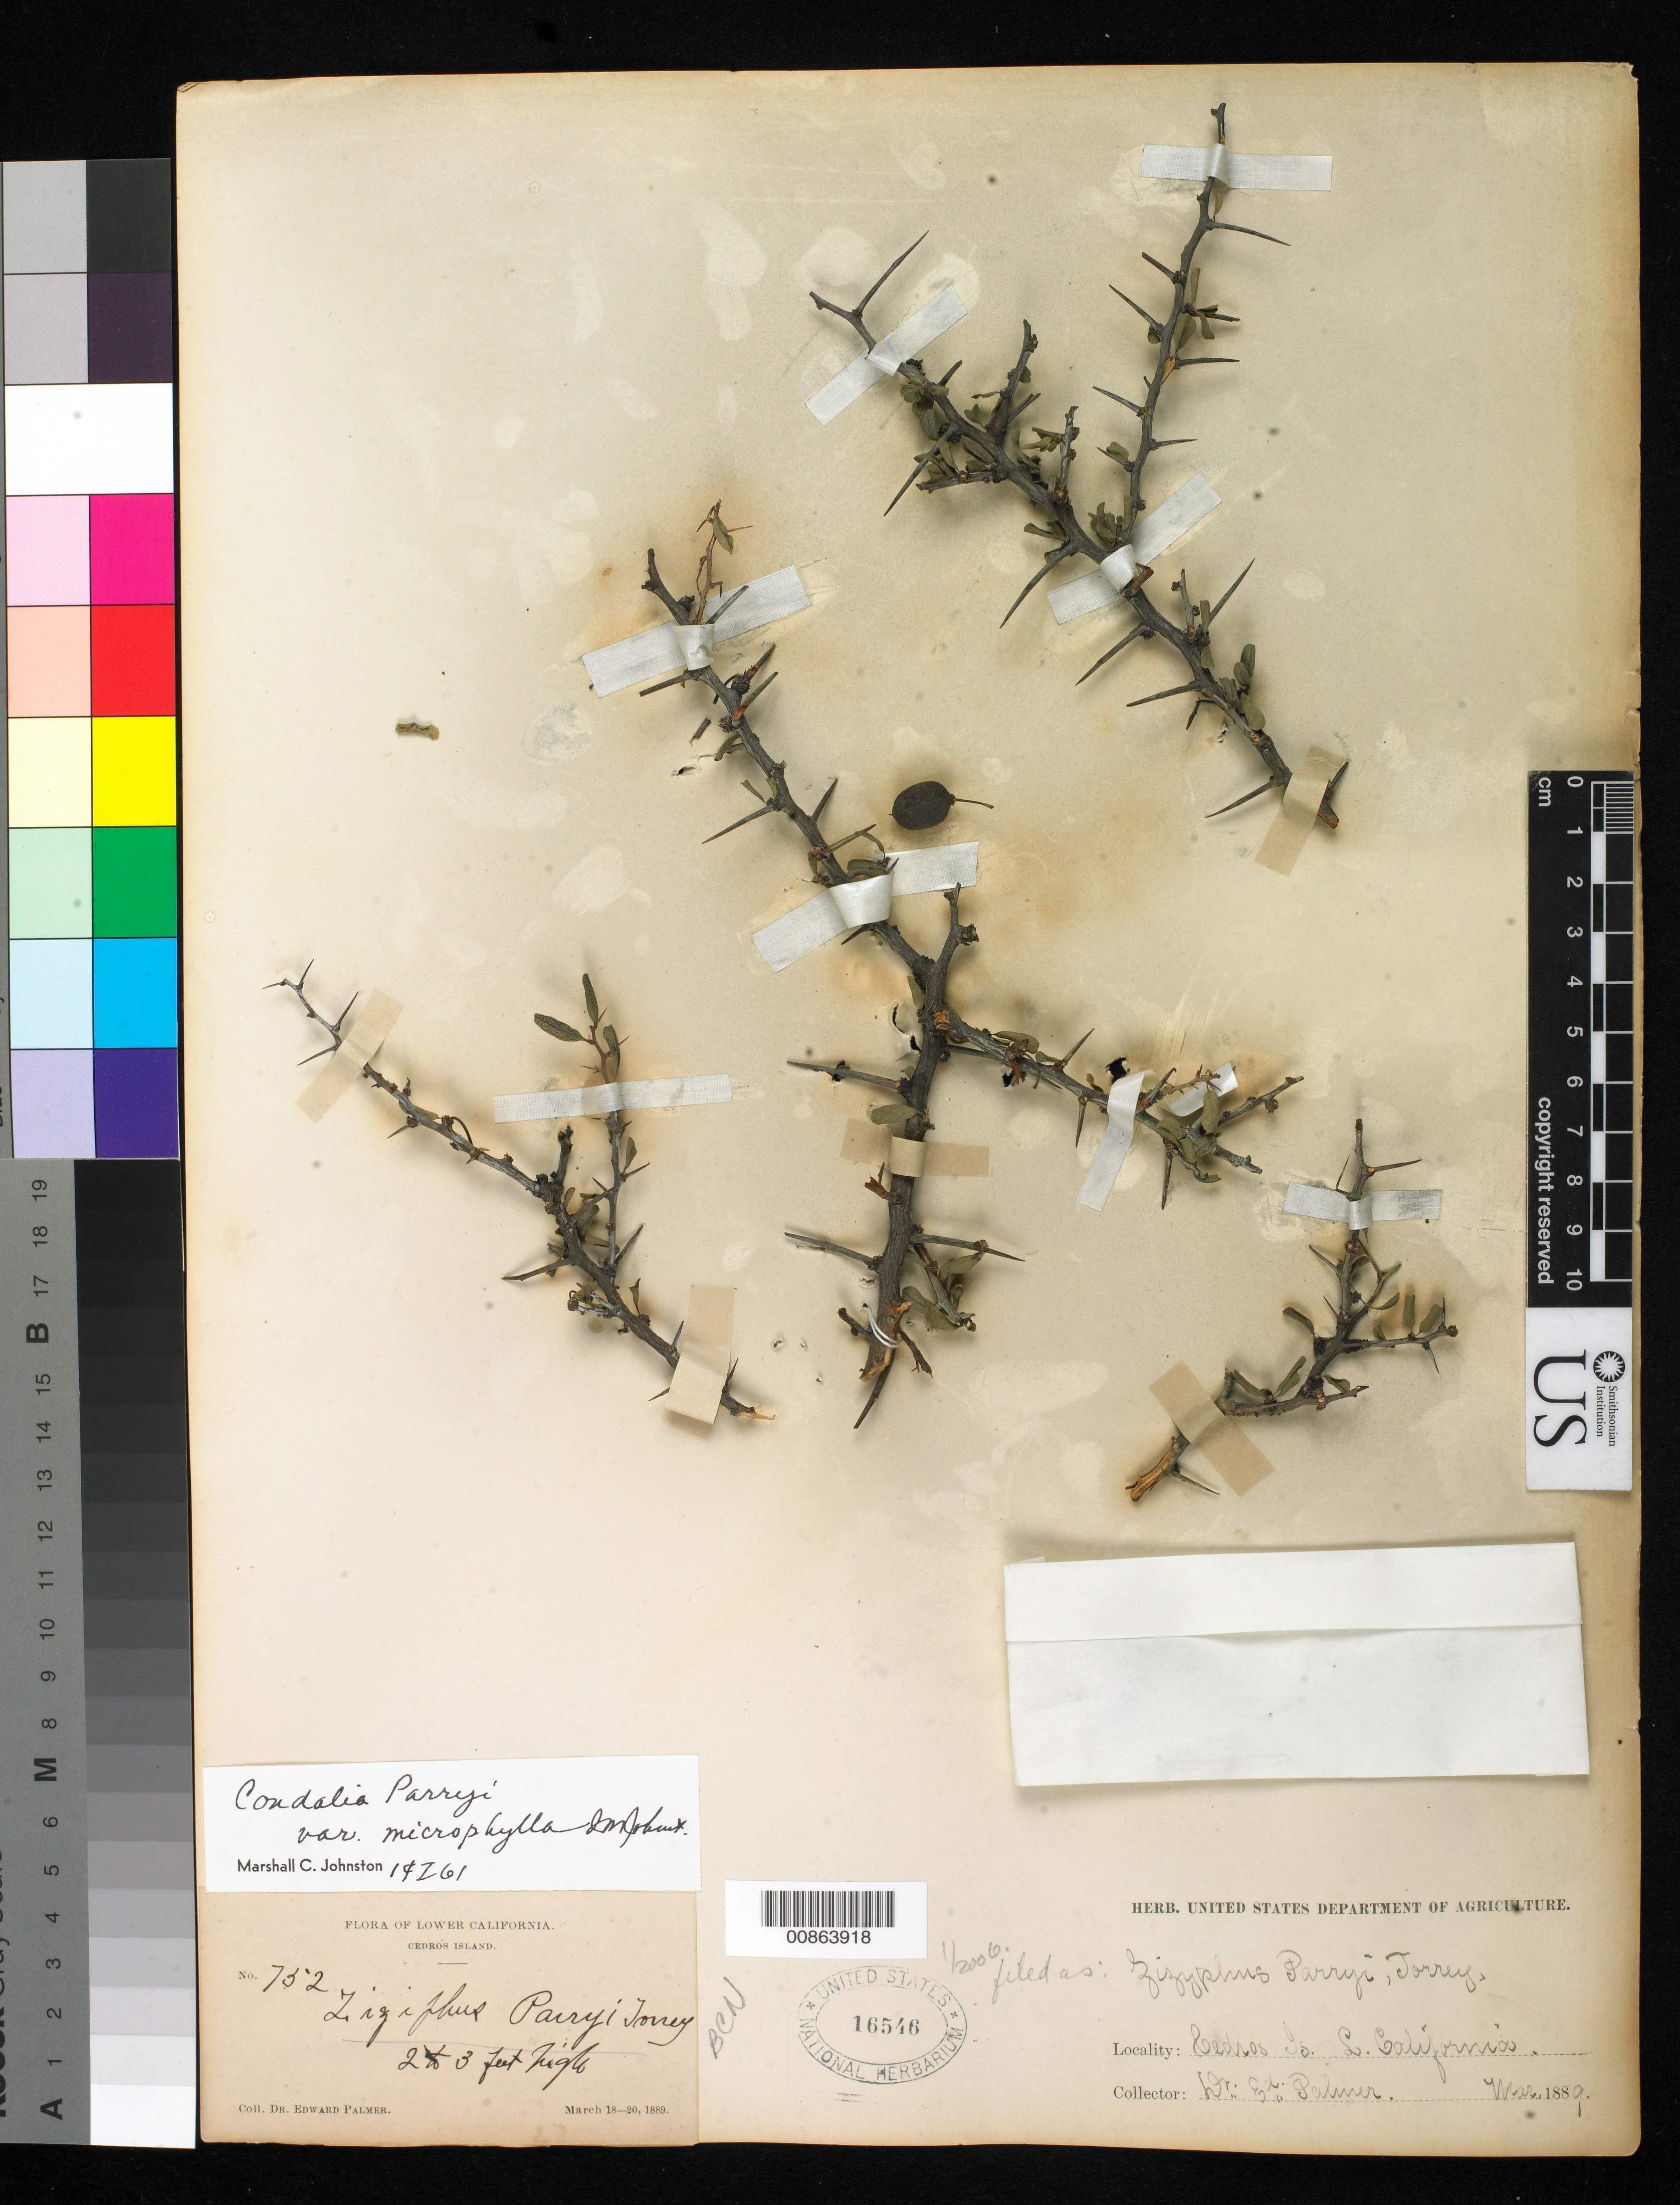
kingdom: Plantae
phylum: Tracheophyta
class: Magnoliopsida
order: Rosales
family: Rhamnaceae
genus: Pseudoziziphus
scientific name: Pseudoziziphus parryi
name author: (Torr.) Hauenschild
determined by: Strong, Mark T., (BOT), Smithsonian Institution - National Museum of Natural History (UNITED STATES)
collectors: E. Palmer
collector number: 752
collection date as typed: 18 Mar 1889 to 20 Mar 1889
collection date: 1889-03-18/1889-03-20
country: Mexico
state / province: Baja California Norte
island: Cedros I.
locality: Cedros Island, Baja California.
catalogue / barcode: US 16546